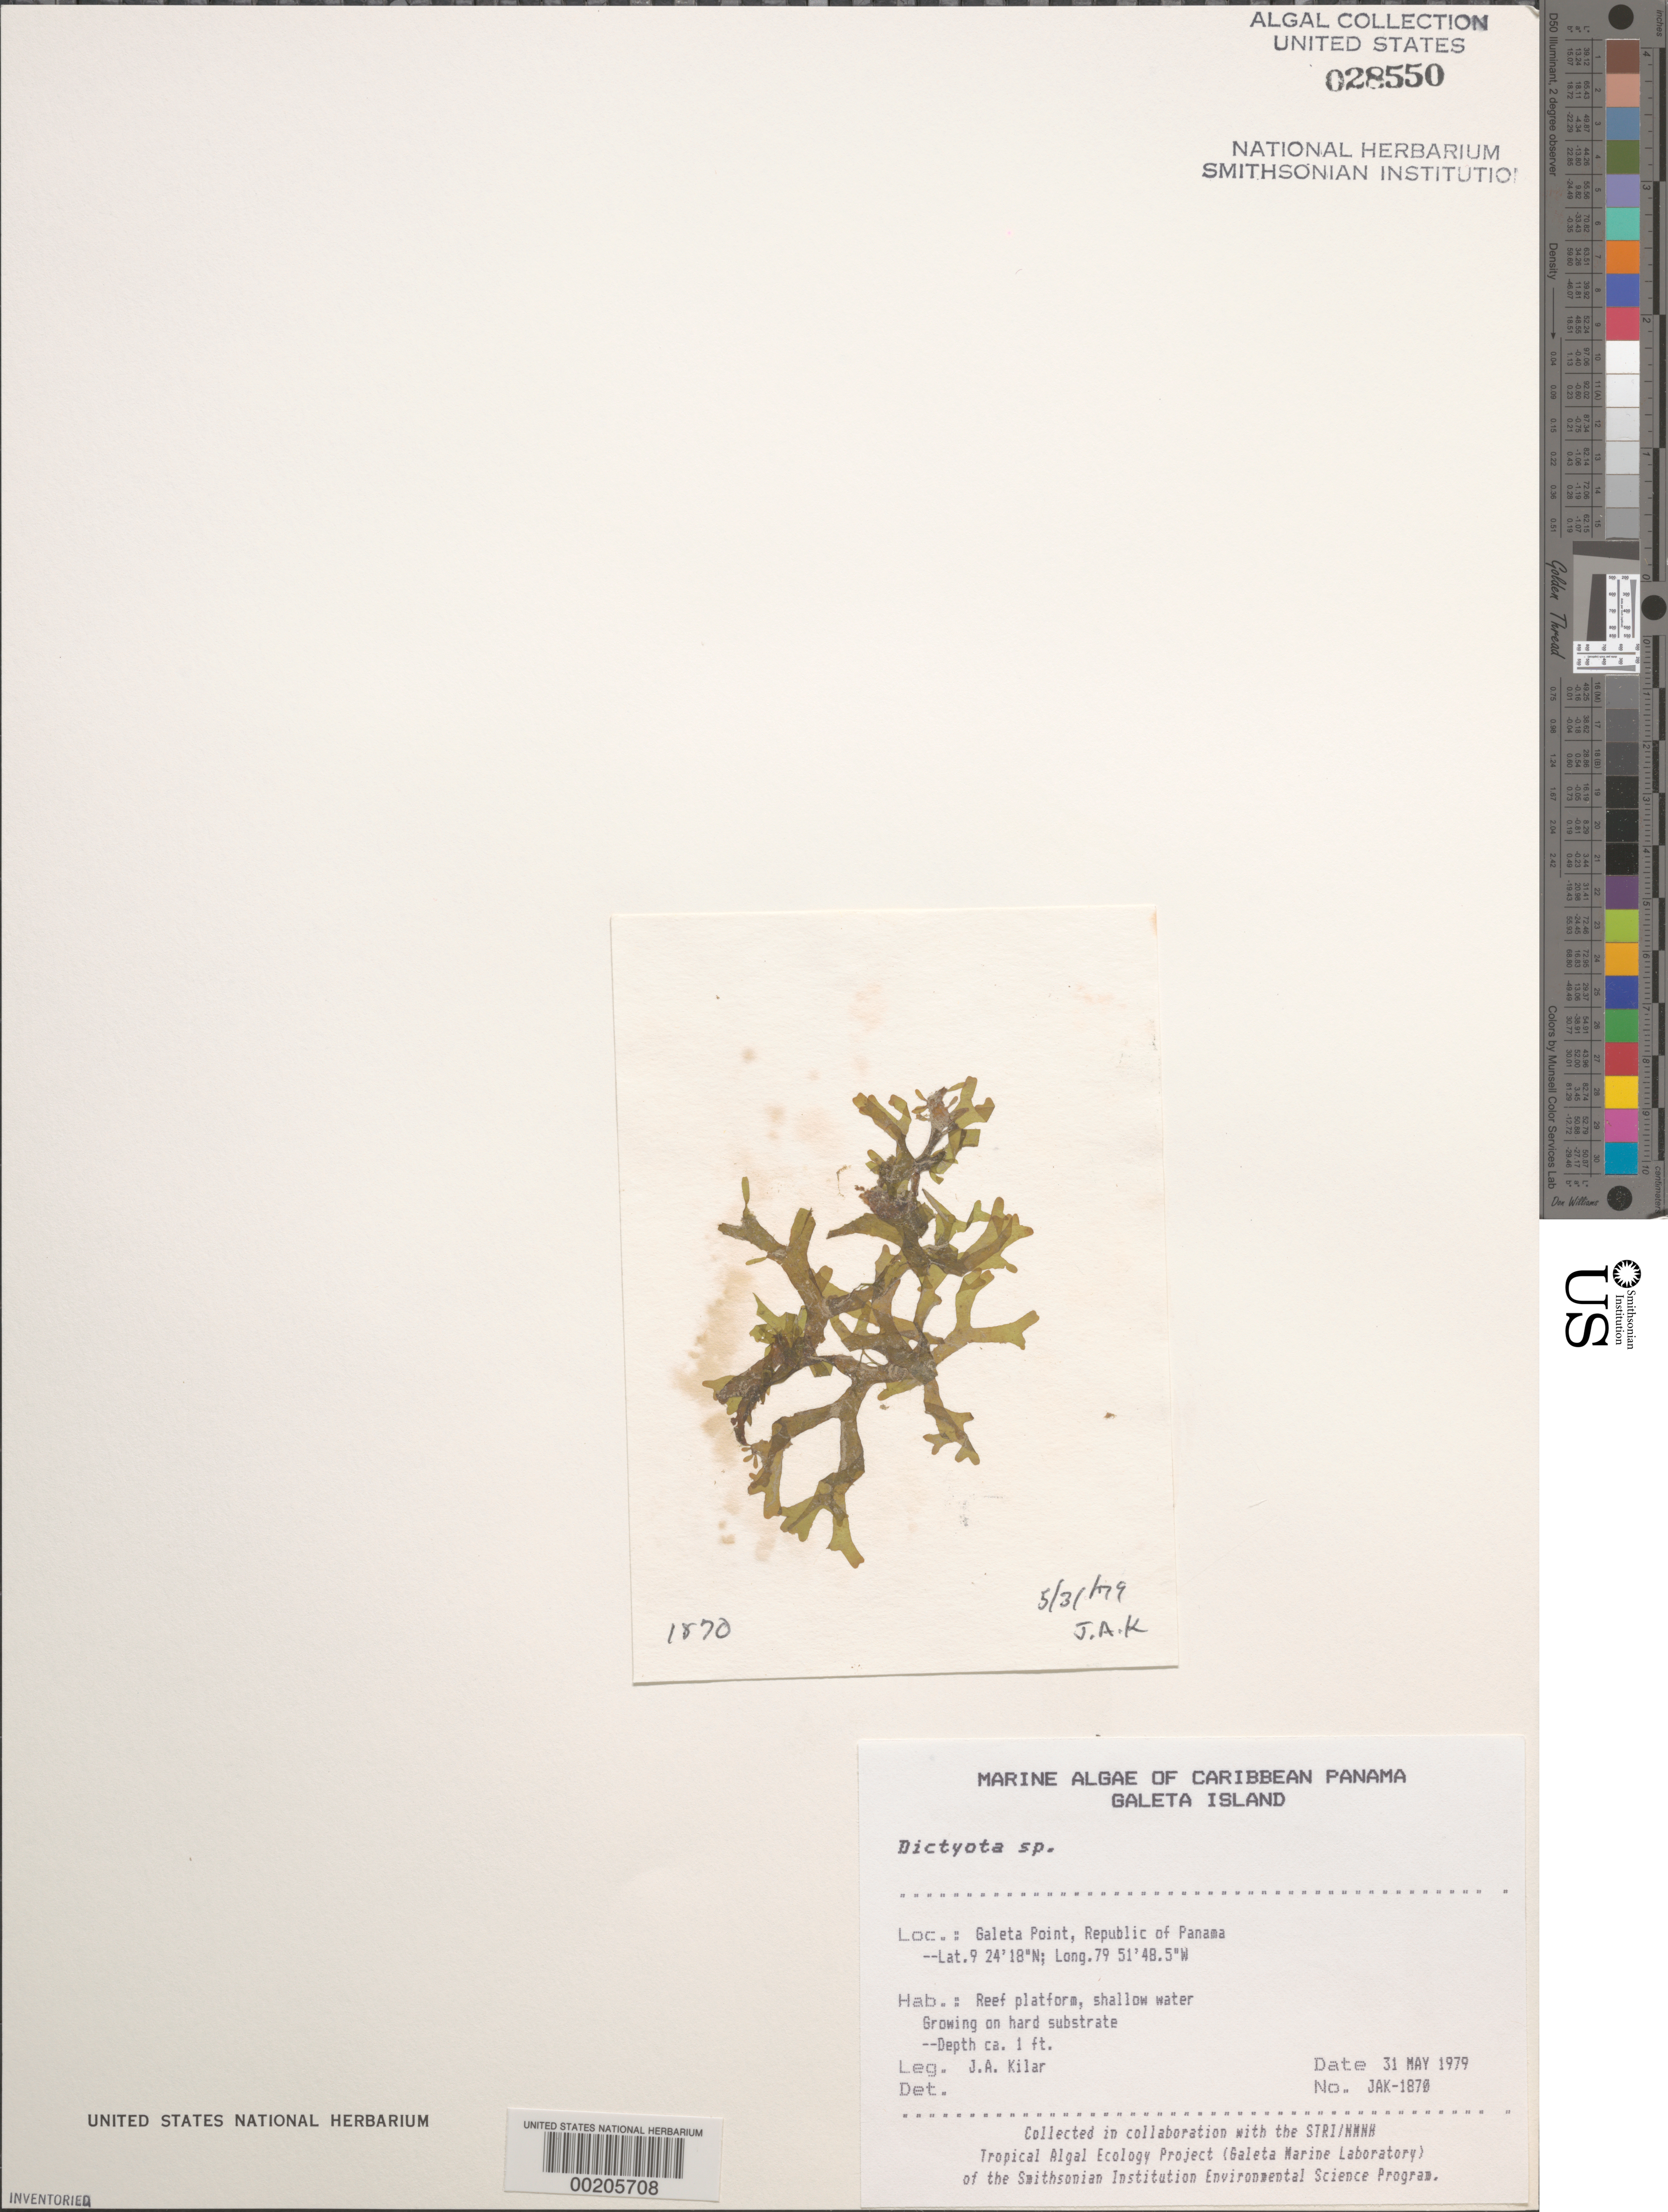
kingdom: Chromista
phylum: Ochrophyta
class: Phaeophyceae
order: Dictyotales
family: Dictyotaceae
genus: Dictyota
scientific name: Dictyota sp.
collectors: J. A. Kilar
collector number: JAK-1870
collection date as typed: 31 May 1979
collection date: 1979-05-31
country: Panama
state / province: Colón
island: Galeta Island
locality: Galeta Point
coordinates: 9 24' 18" N, 79 51' 48.5" W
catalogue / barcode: US 28550